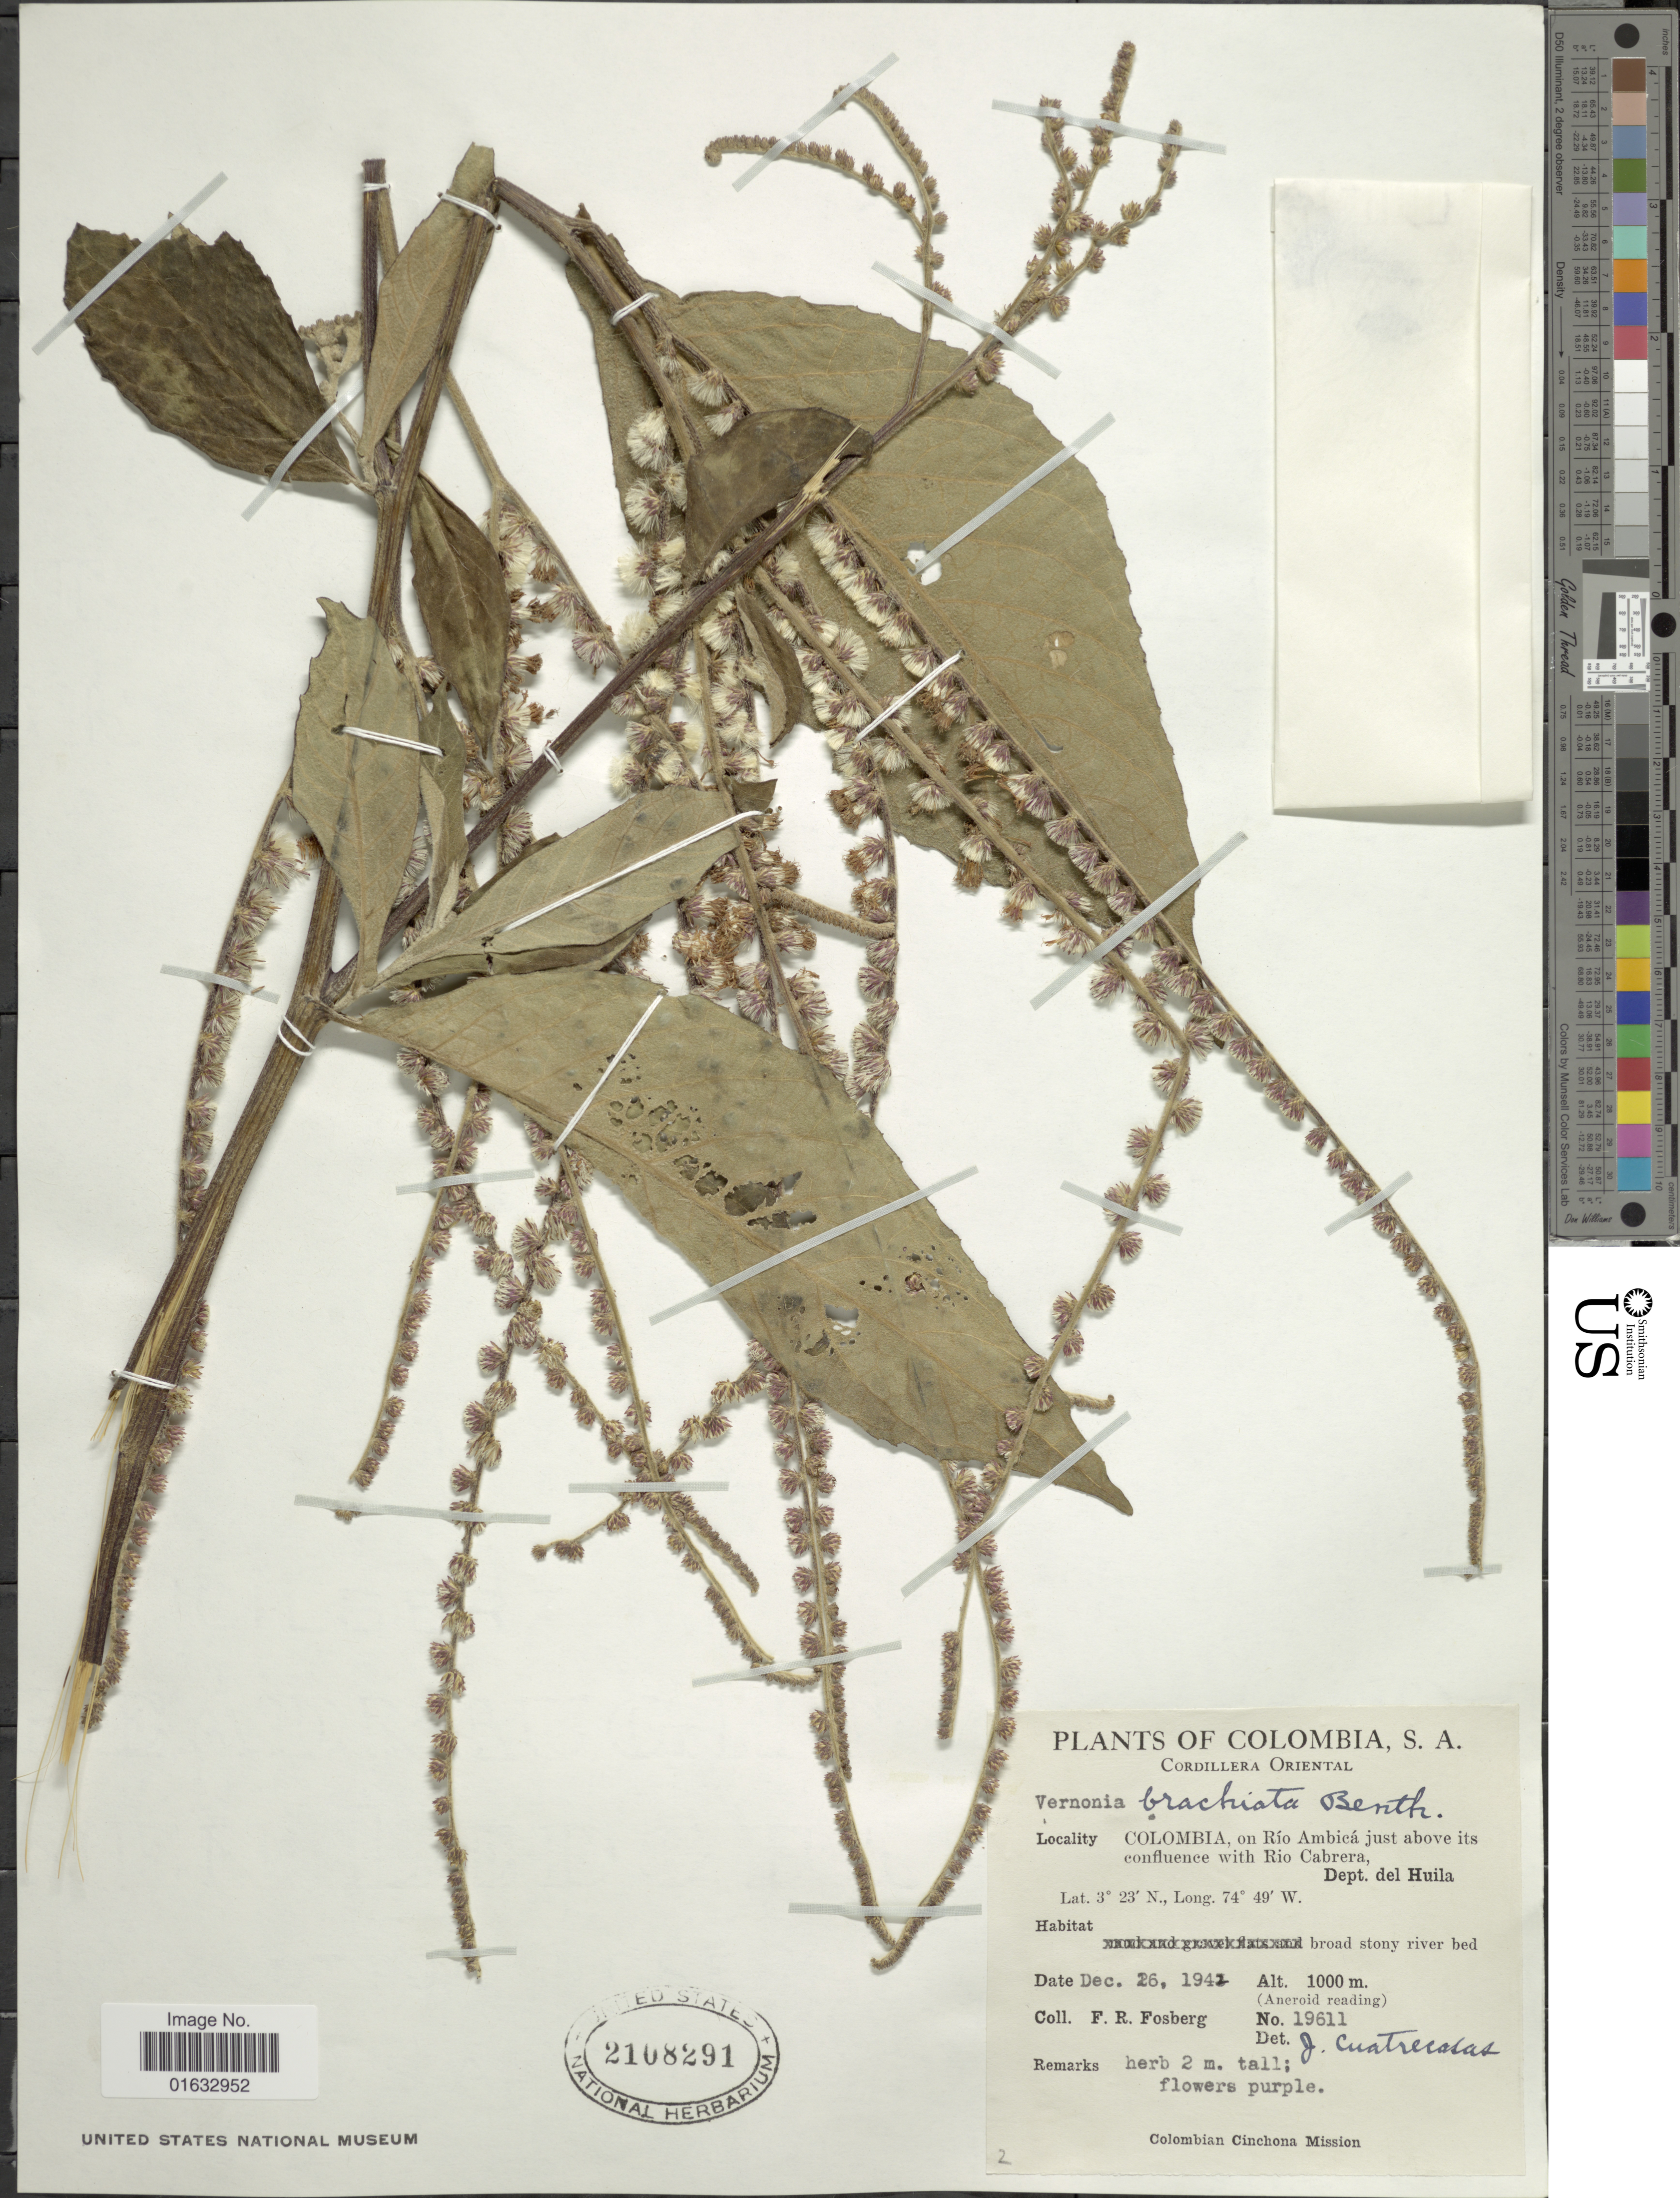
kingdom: Plantae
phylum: Tracheophyta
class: Magnoliopsida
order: Asterales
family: Asteraceae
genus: Eirmocephala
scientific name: Eirmocephala brachiata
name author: (Benth.) H. Rob.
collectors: F. R. Fosberg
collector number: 19611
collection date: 1942-12-26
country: Colombia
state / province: Huila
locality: Cordillera Oriental. On Rio Ambica just above its confluence with Rio Cabrera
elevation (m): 1000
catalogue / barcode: US 2108291